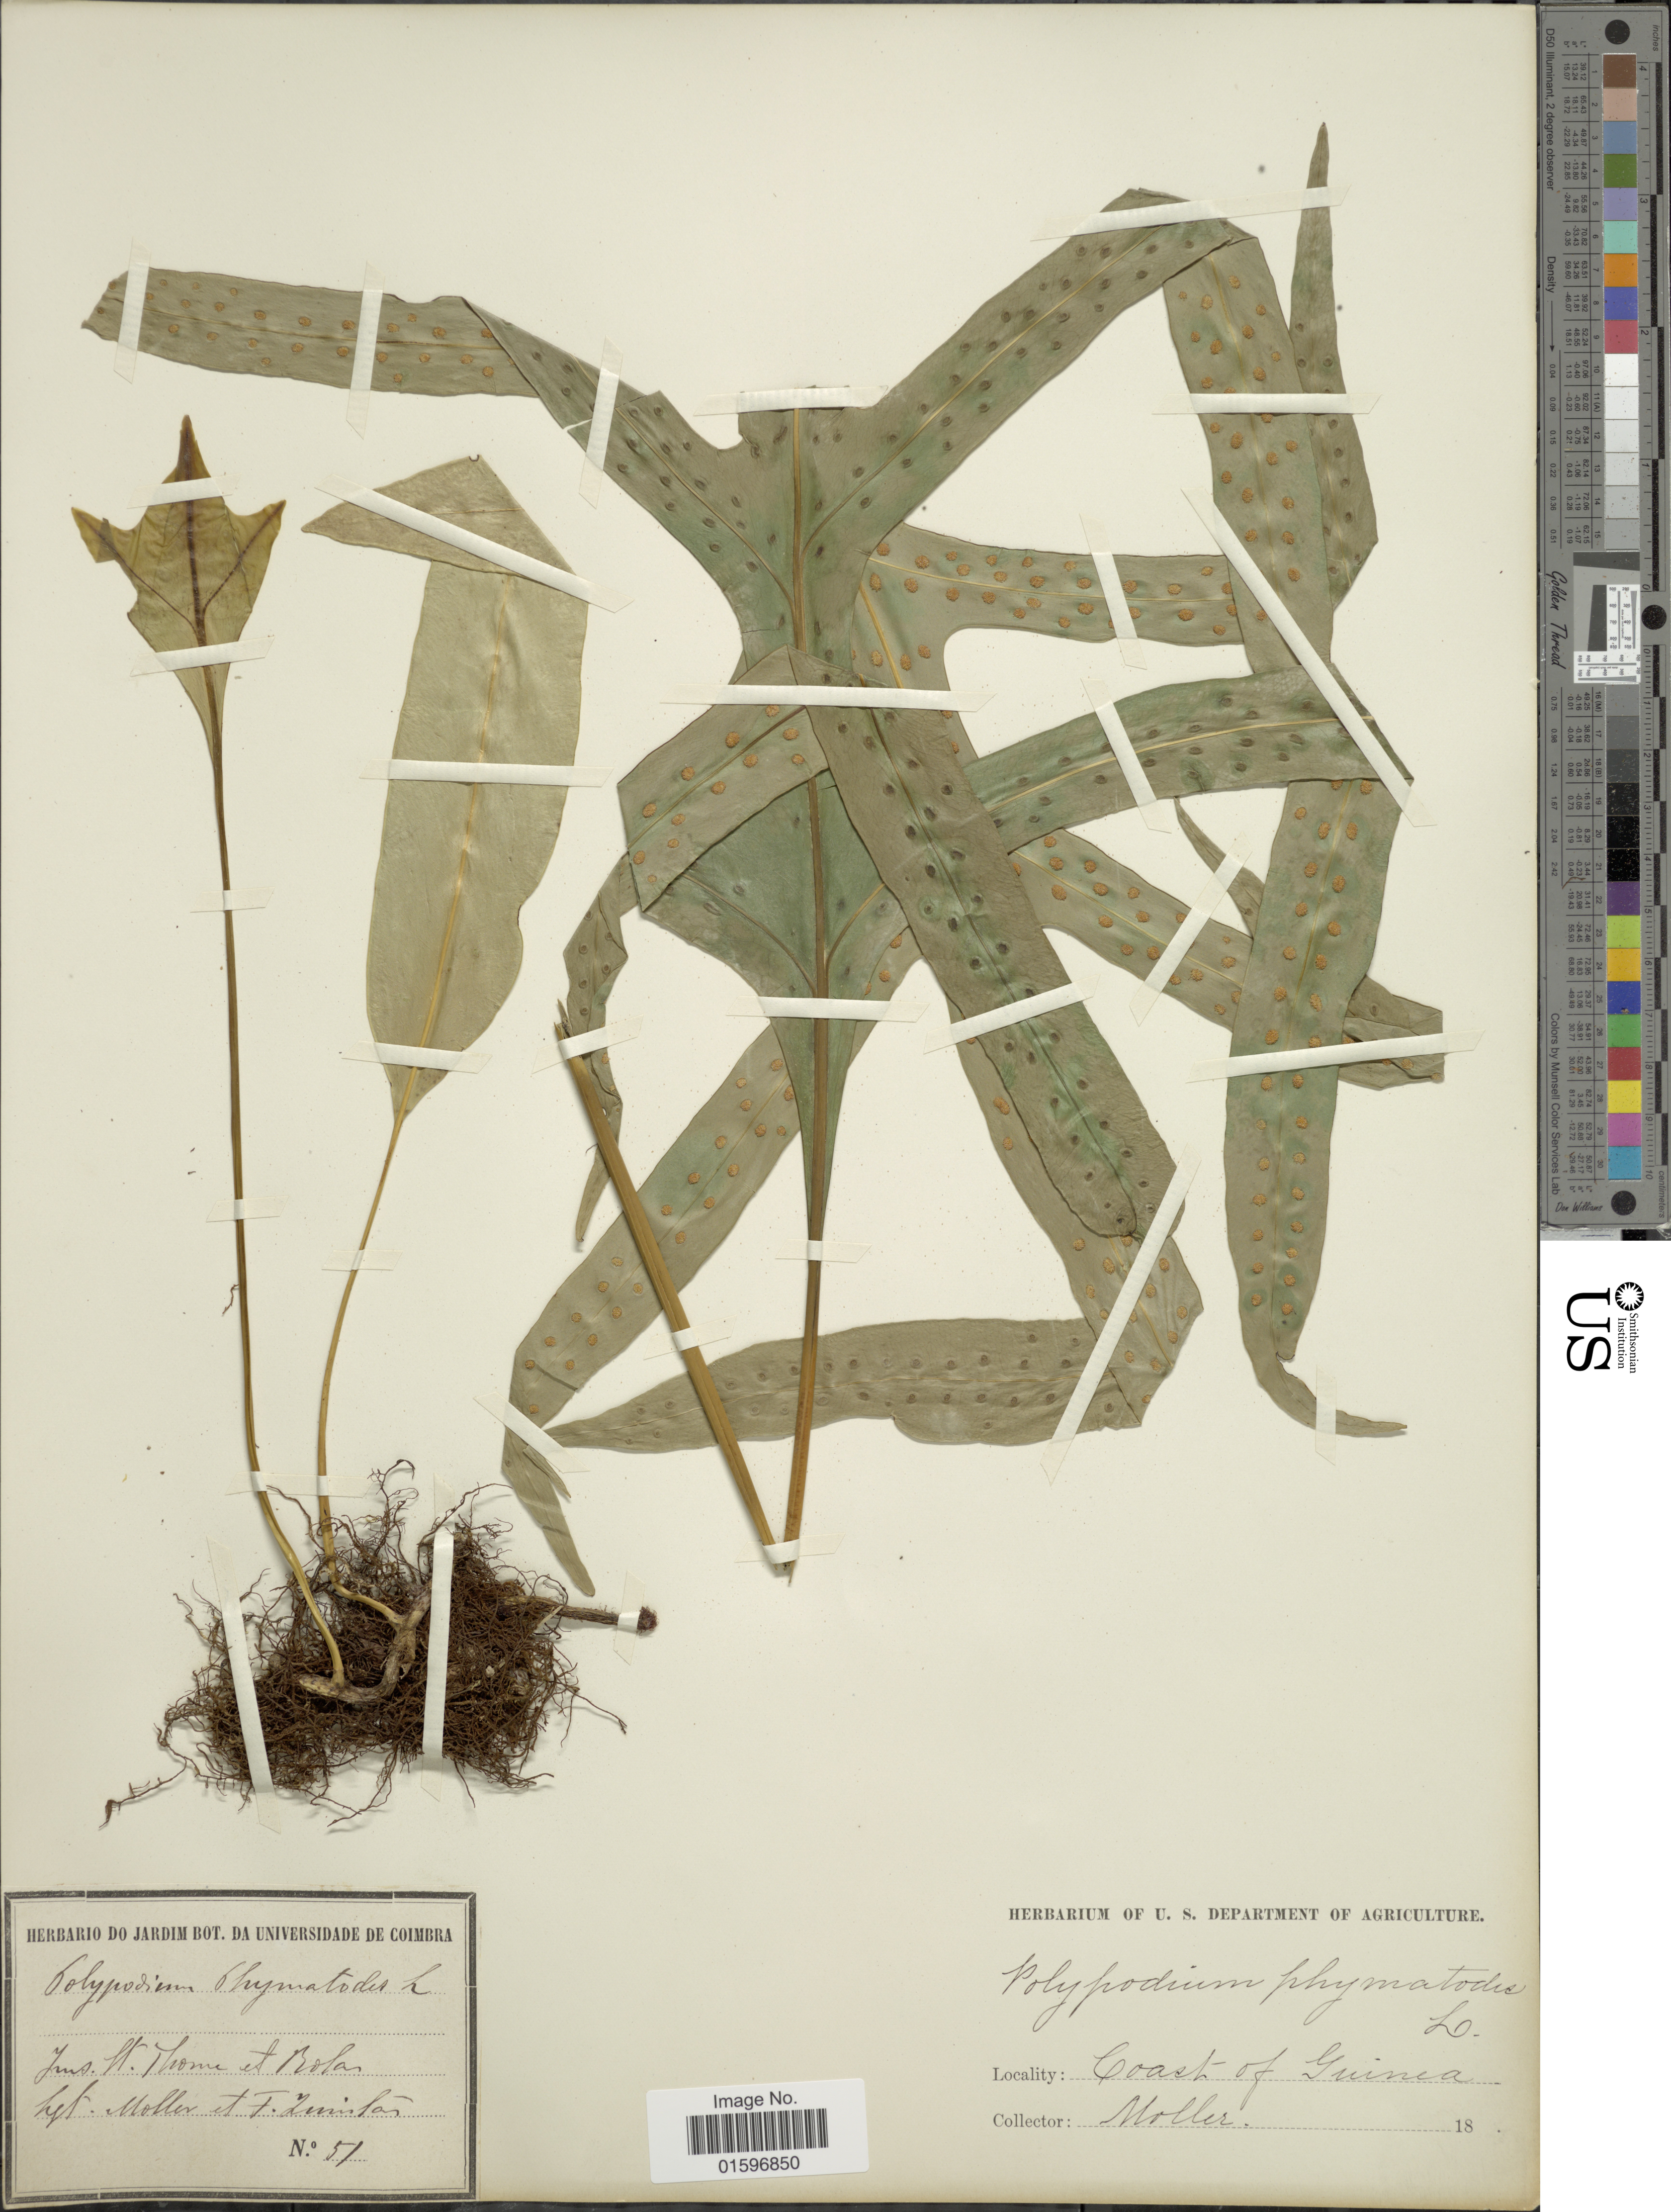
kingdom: Plantae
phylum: Tracheophyta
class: Polypodiopsida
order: Polypodiales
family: Polypodiaceae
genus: Polypodium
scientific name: Polypodium scolopendria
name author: Burm. f.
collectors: -. Moller & Collector illegible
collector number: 51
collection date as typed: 18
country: São Tomé and Principe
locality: Coast of Guinea, St. Thome et Bolar